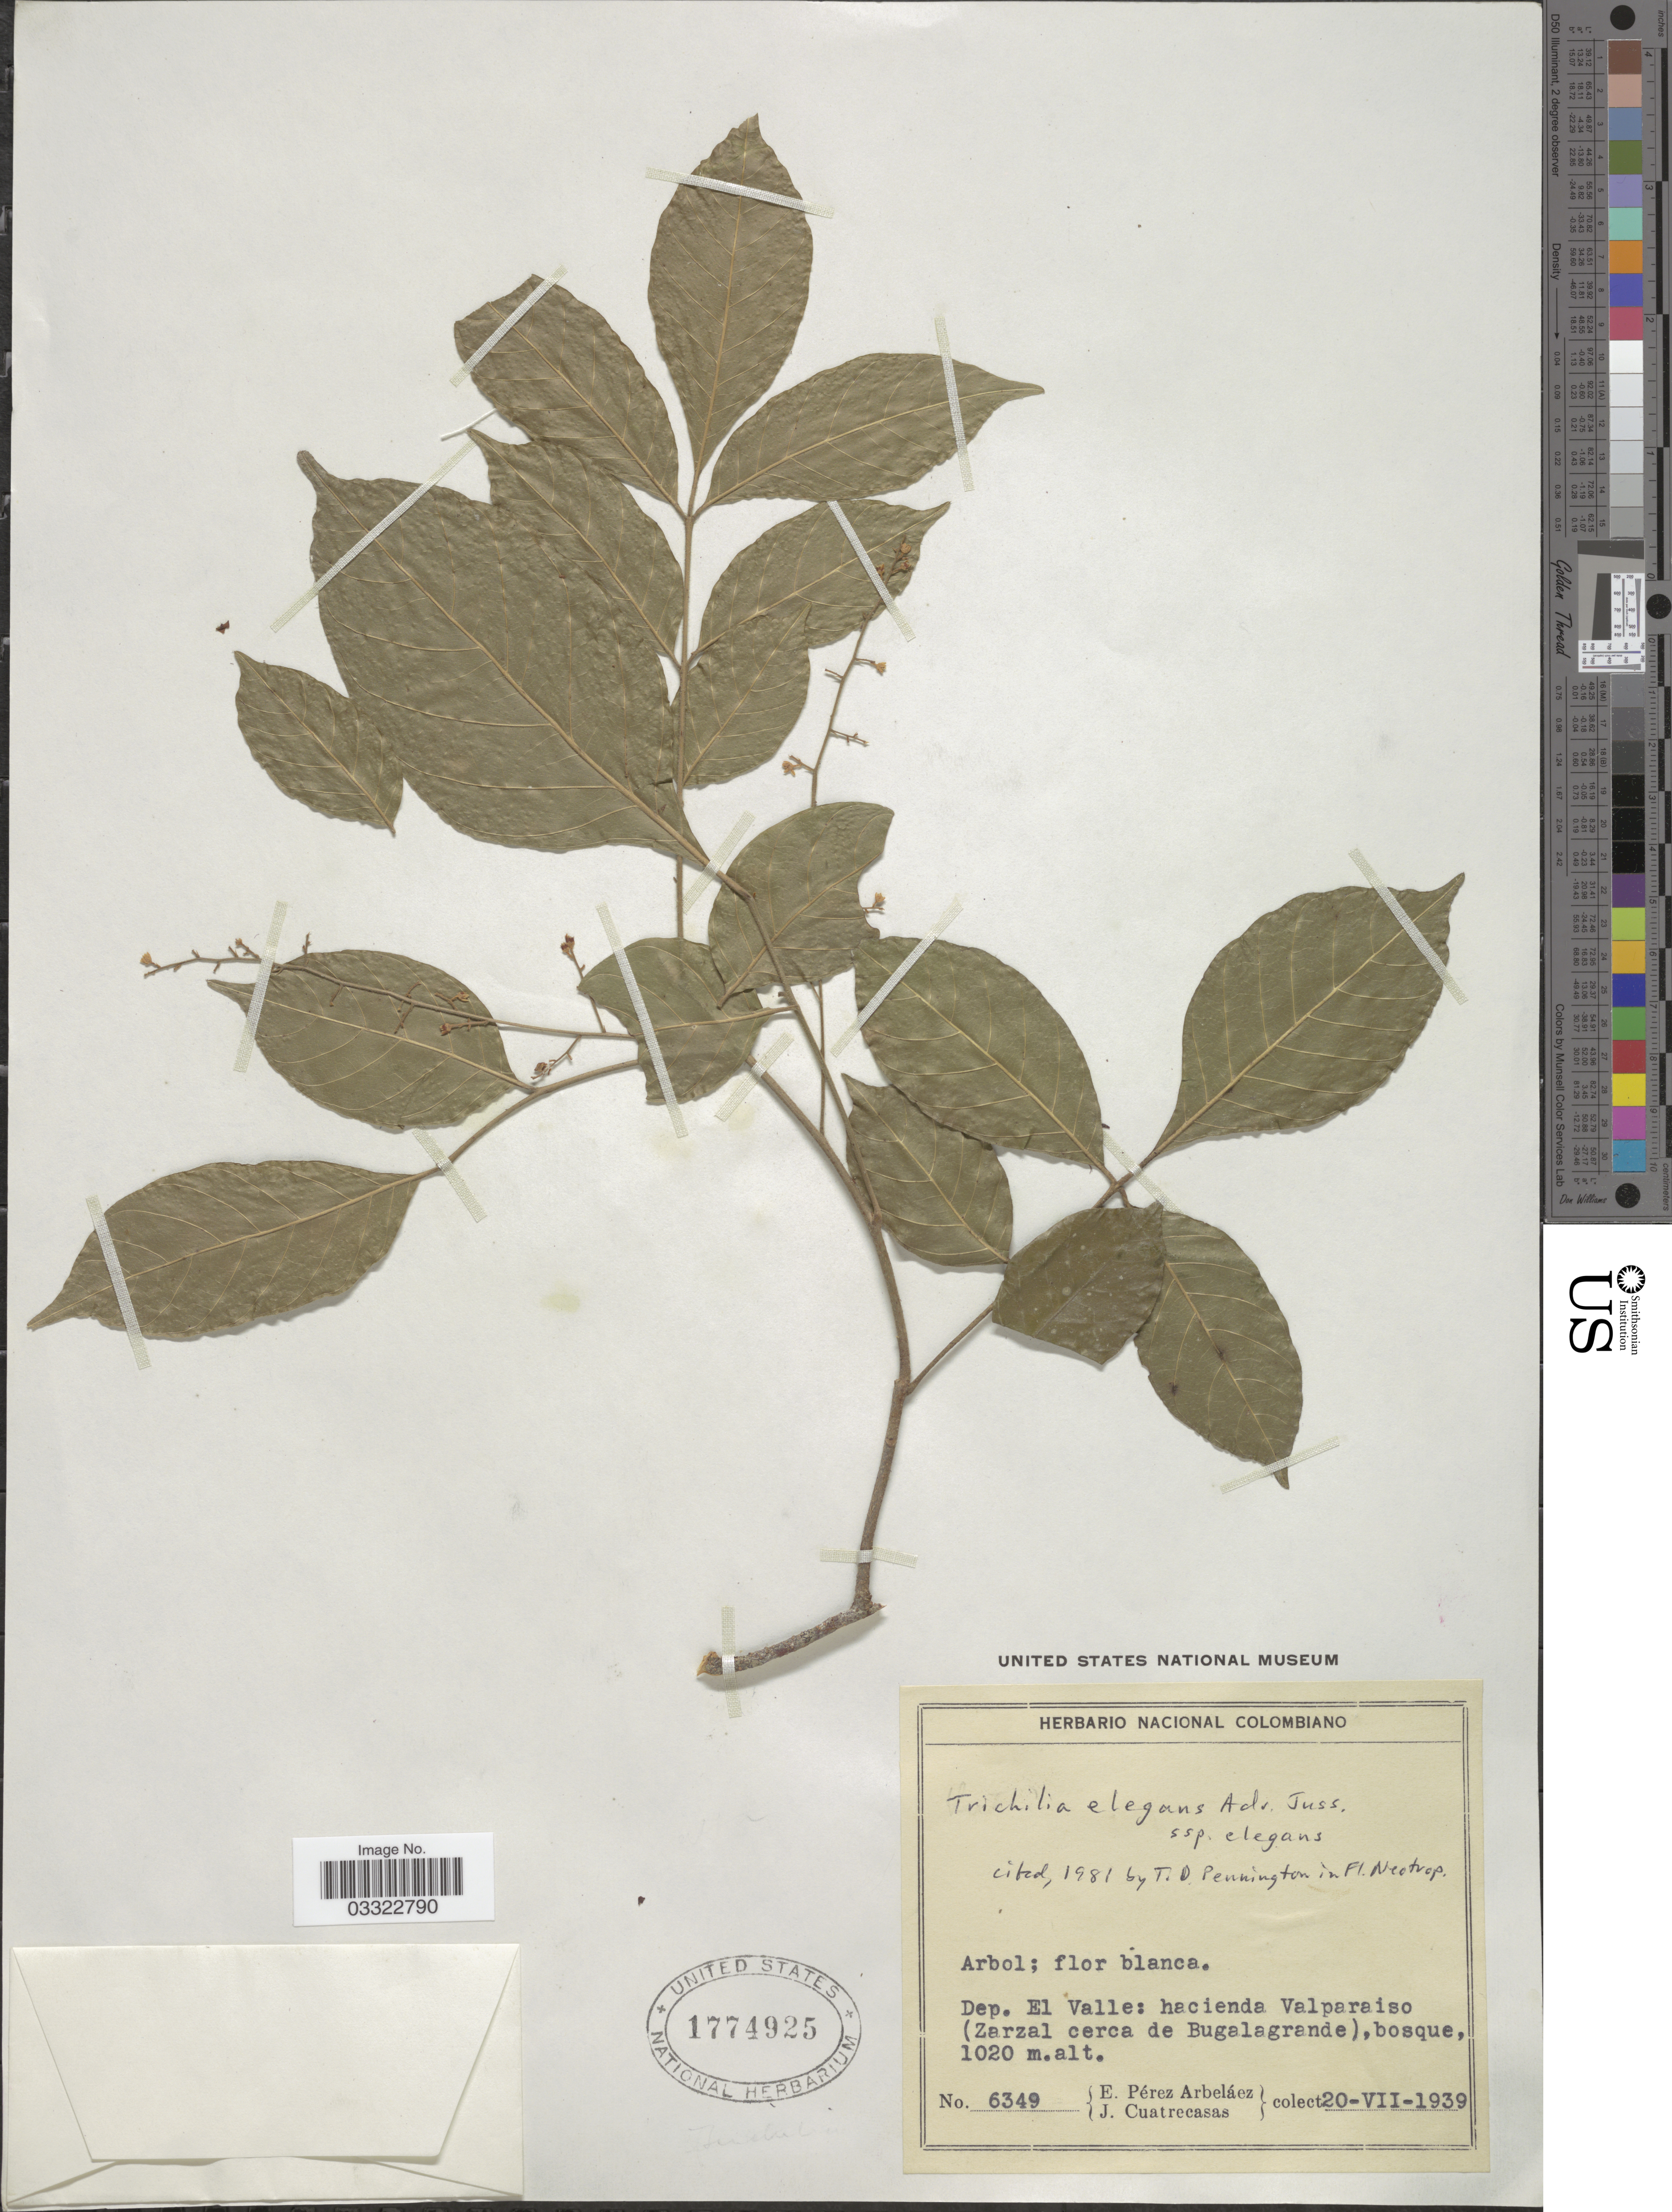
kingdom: Plantae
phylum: Tracheophyta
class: Magnoliopsida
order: Sapindales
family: Meliaceae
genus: Trichilia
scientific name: Trichilia elegans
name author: A. Juss.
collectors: E. Pérez Arbeláez & J. Cuatrecasas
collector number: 6349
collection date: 1939-07-20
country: Colombia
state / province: Valle del Cauca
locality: Dep. El Valle: hacienda Valpariaso (Zarzal cerca de Bugalagrande).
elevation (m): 1020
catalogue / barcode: US 1774925